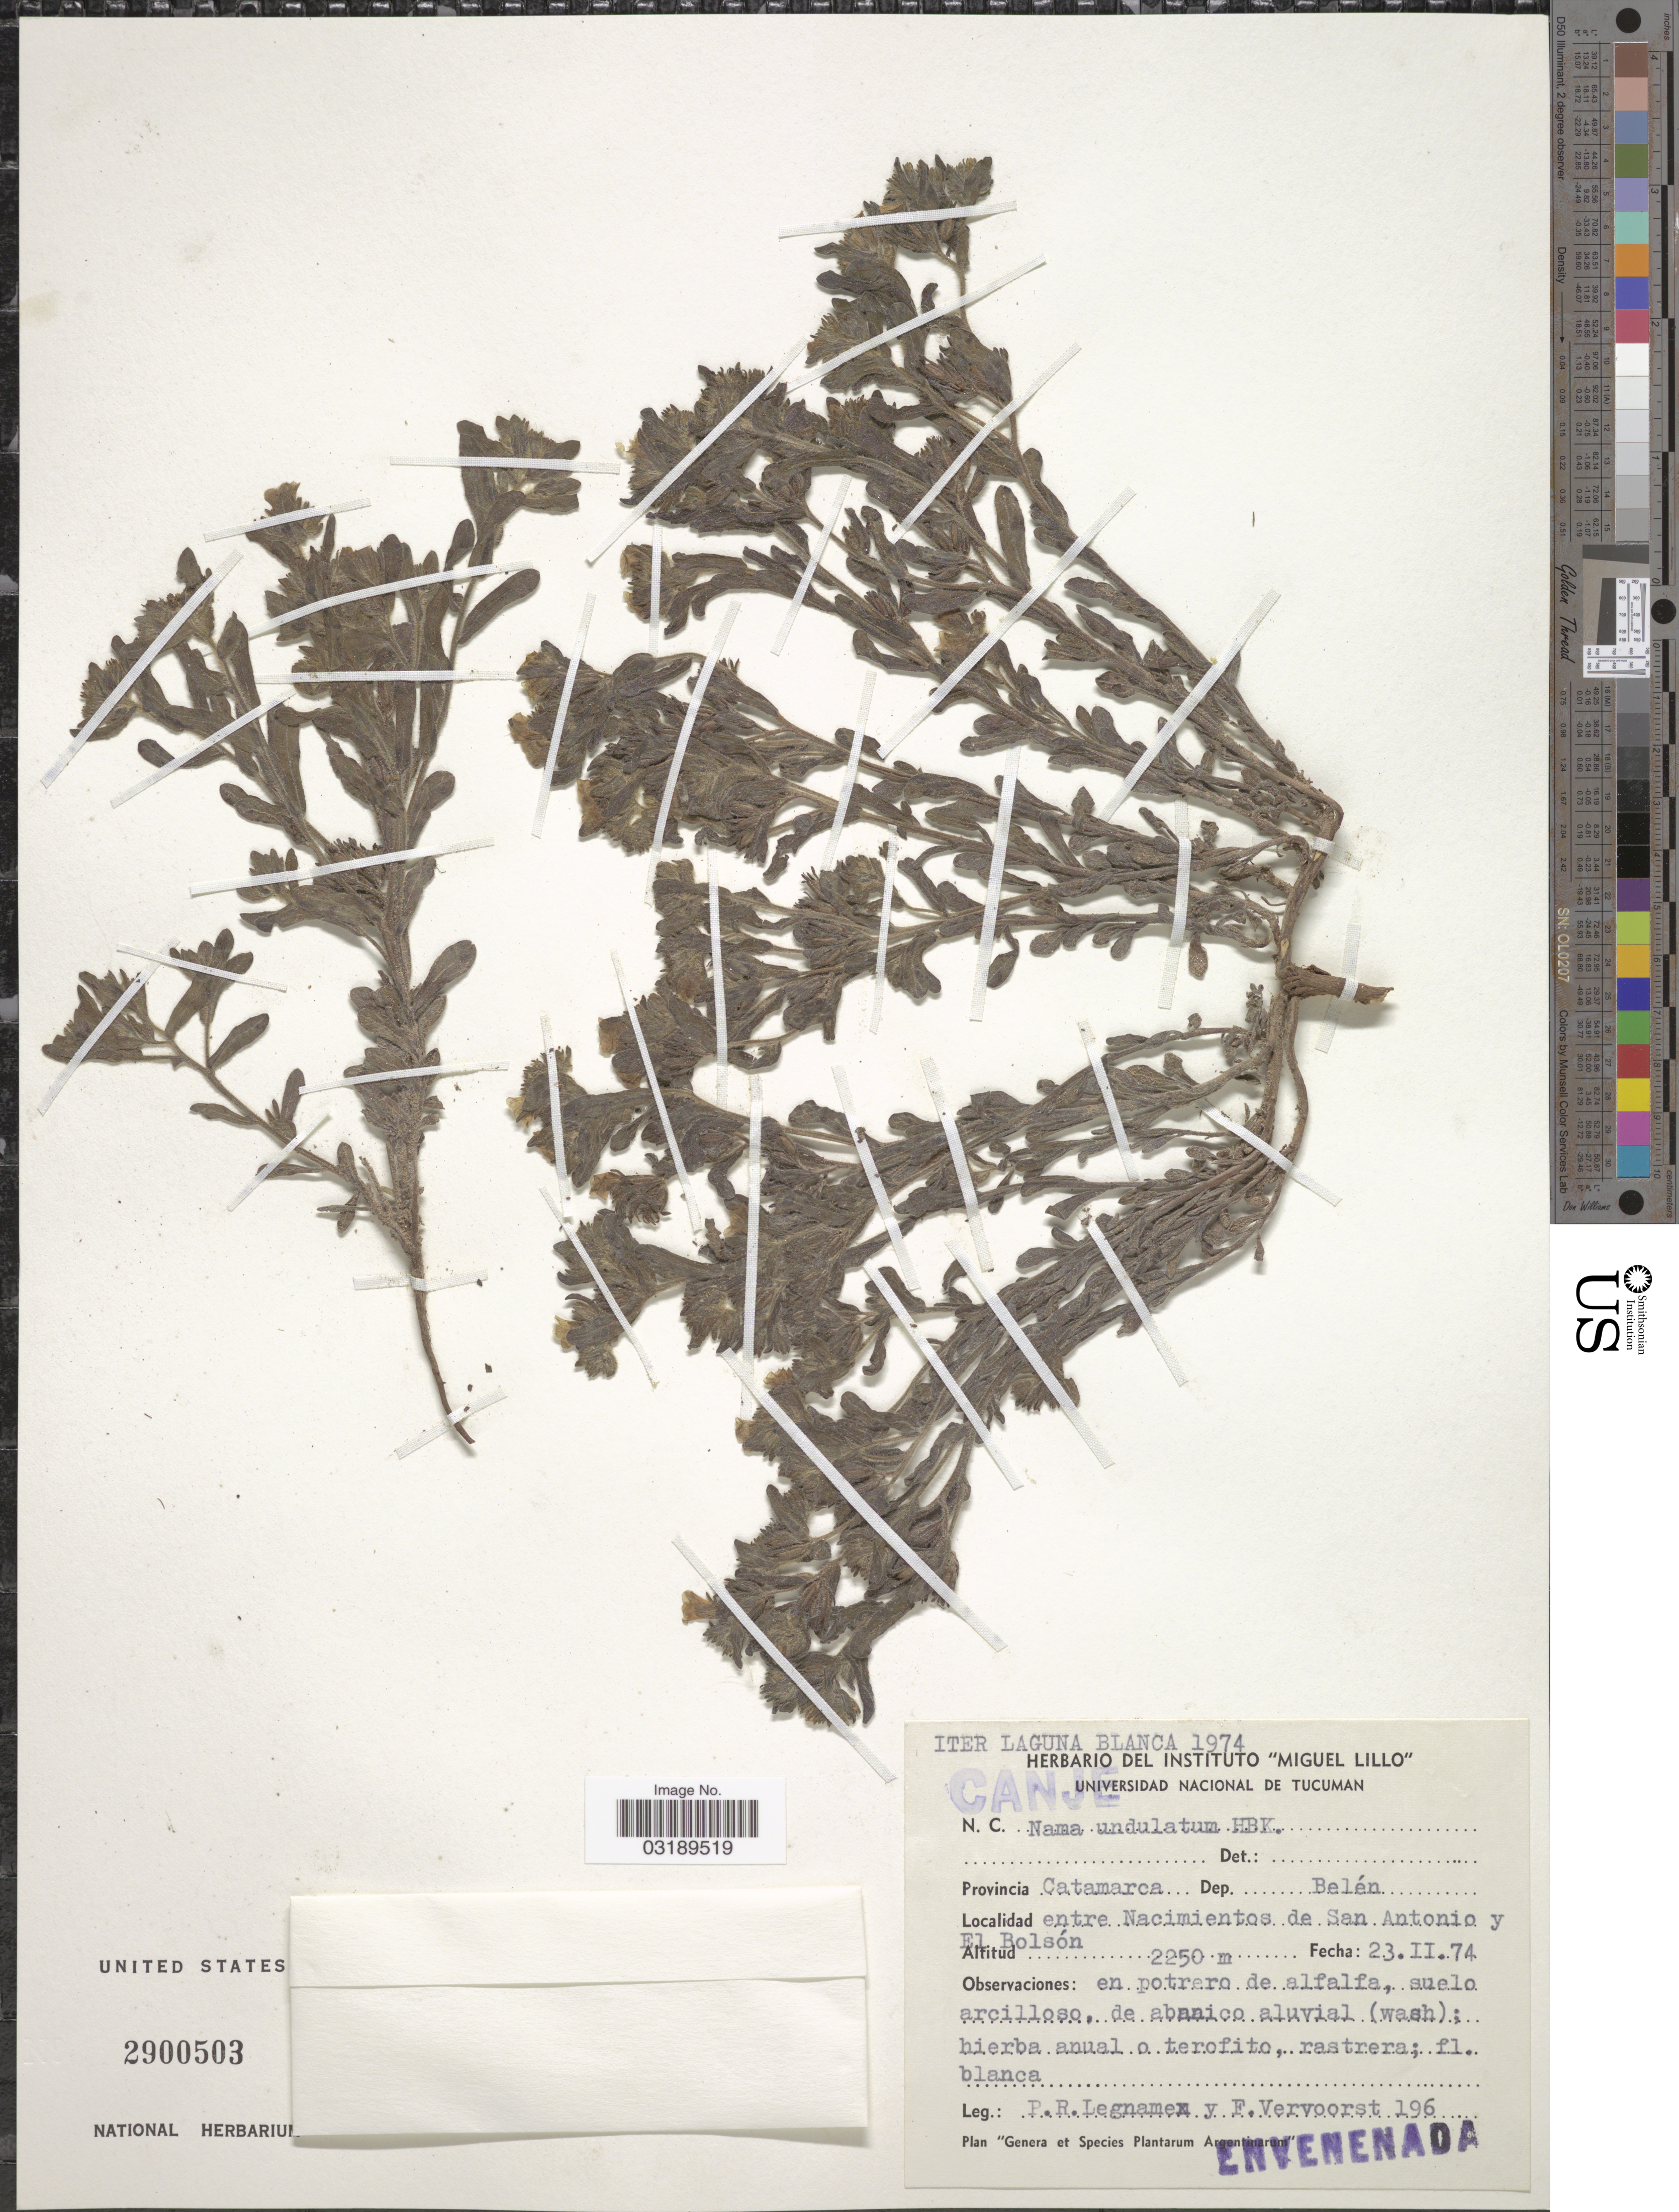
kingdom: Plantae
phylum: Tracheophyta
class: Magnoliopsida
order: Boraginales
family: Namaceae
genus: Nama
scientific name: Nama undulatum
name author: Kunth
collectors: P. R. Legname & F. Vervoorst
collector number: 196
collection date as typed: Transcribed d/m/y: 23/2/74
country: Argentina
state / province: Catamarca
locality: Dep. Belén. Entre Nacimientos de San Antonio y El Bolsón.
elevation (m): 2250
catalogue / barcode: US 2900503